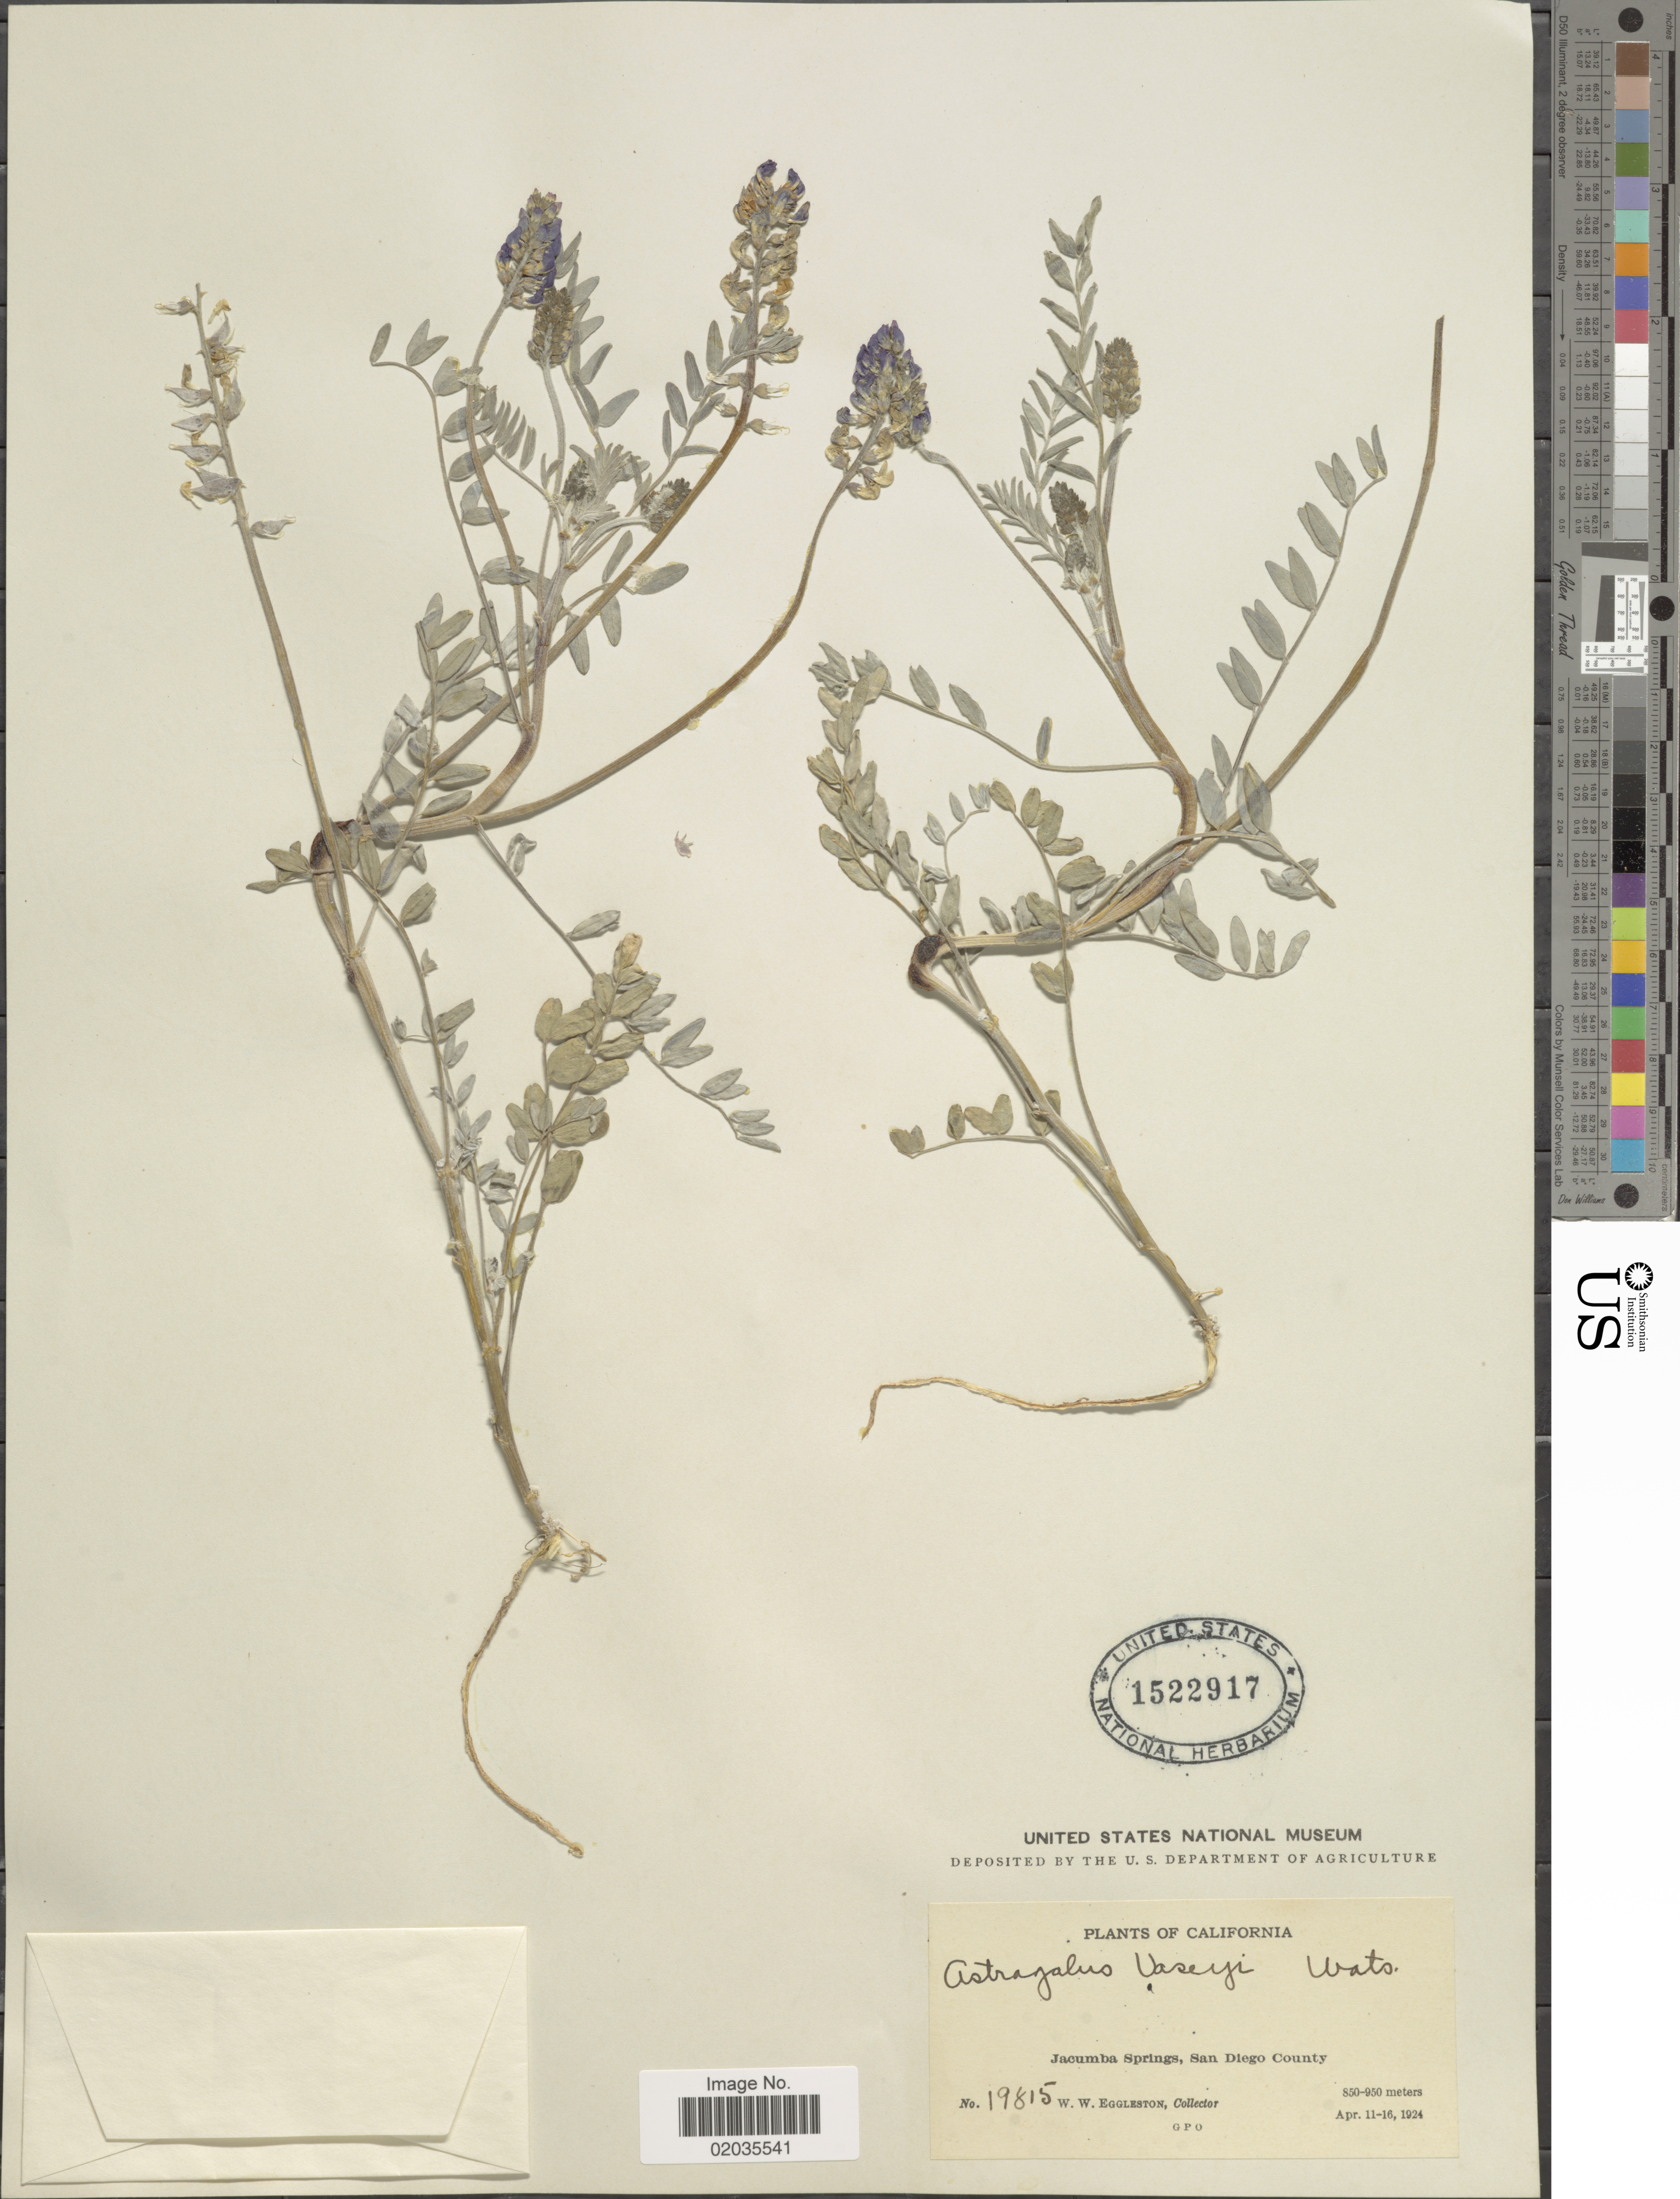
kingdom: Plantae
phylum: Tracheophyta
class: Magnoliopsida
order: Fabales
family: Fabaceae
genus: Astragalus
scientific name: Astragalus vaseyi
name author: S. Watson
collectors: W. W. Eggleston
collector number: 19815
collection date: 1924-04-11/1924-04-16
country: United States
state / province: California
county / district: San Diego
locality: Jacumba Springs, San Diego County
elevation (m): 850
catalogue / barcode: US 1522917